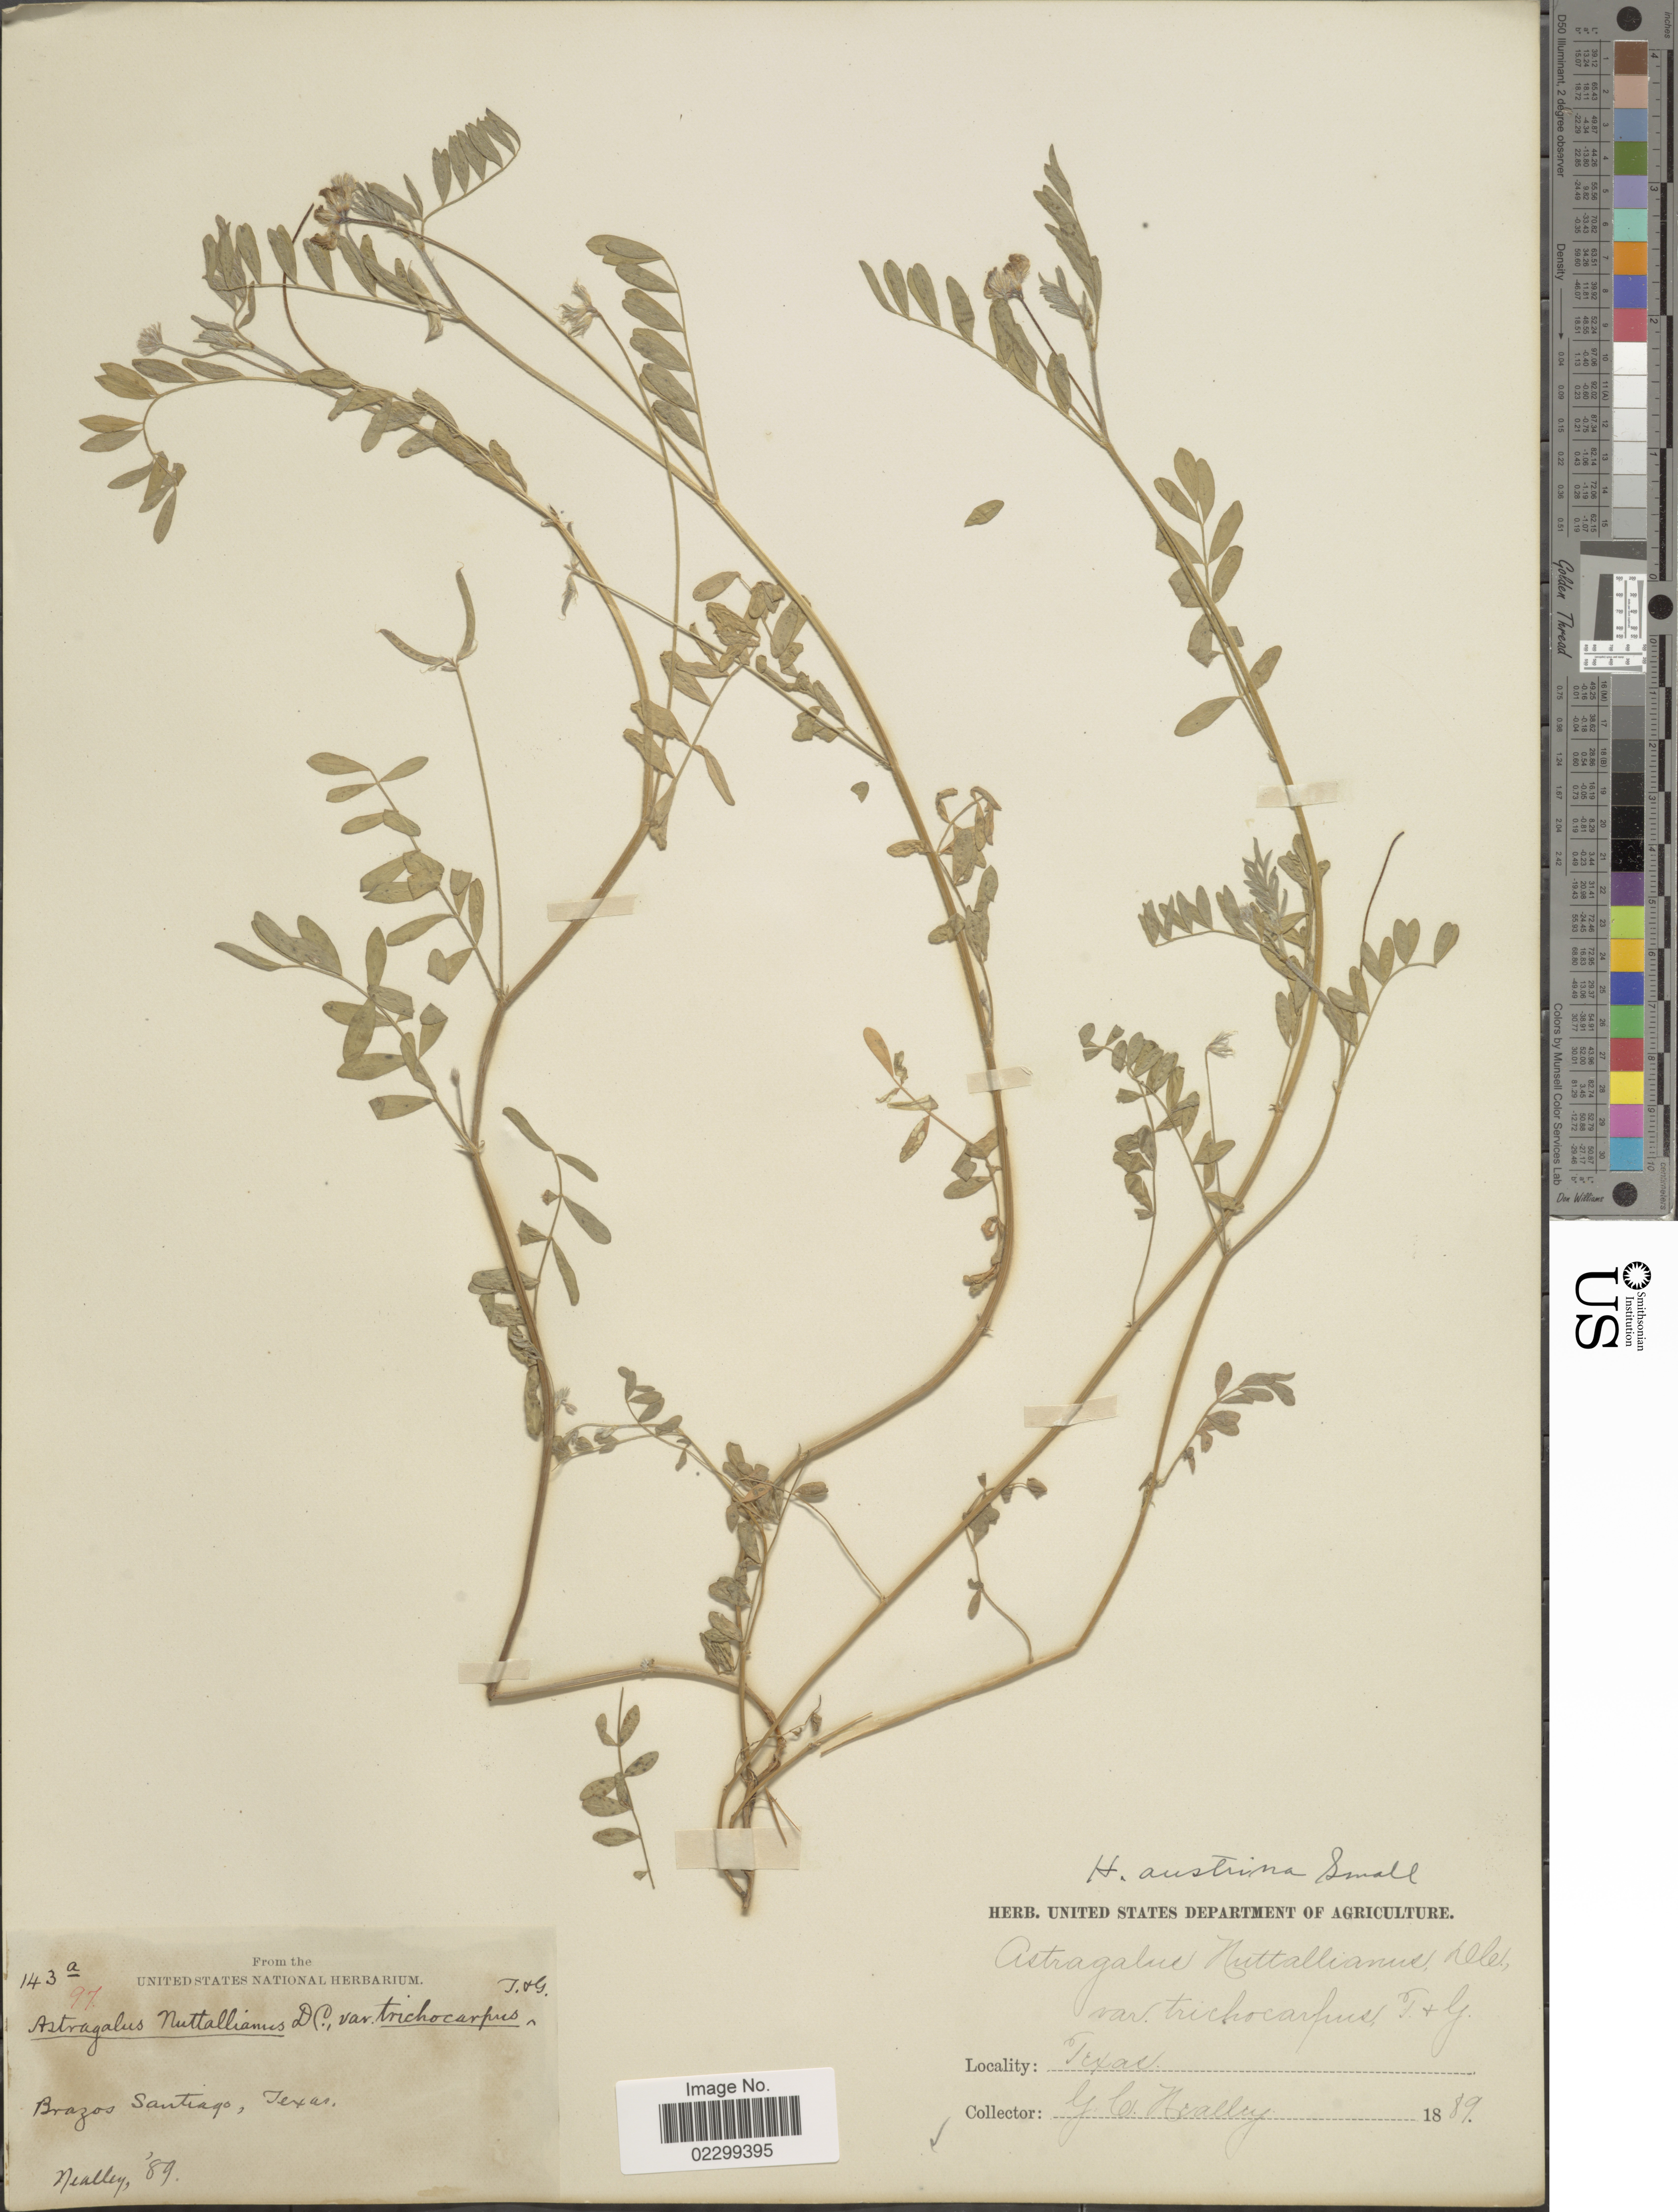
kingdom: Plantae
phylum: Tracheophyta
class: Magnoliopsida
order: Fabales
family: Fabaceae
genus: Astragalus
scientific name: Astragalus austrinus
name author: (Small) O.E. Schulz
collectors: G. C. Nealley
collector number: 143a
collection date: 1889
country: United States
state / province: Texas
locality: Brazos Santiago